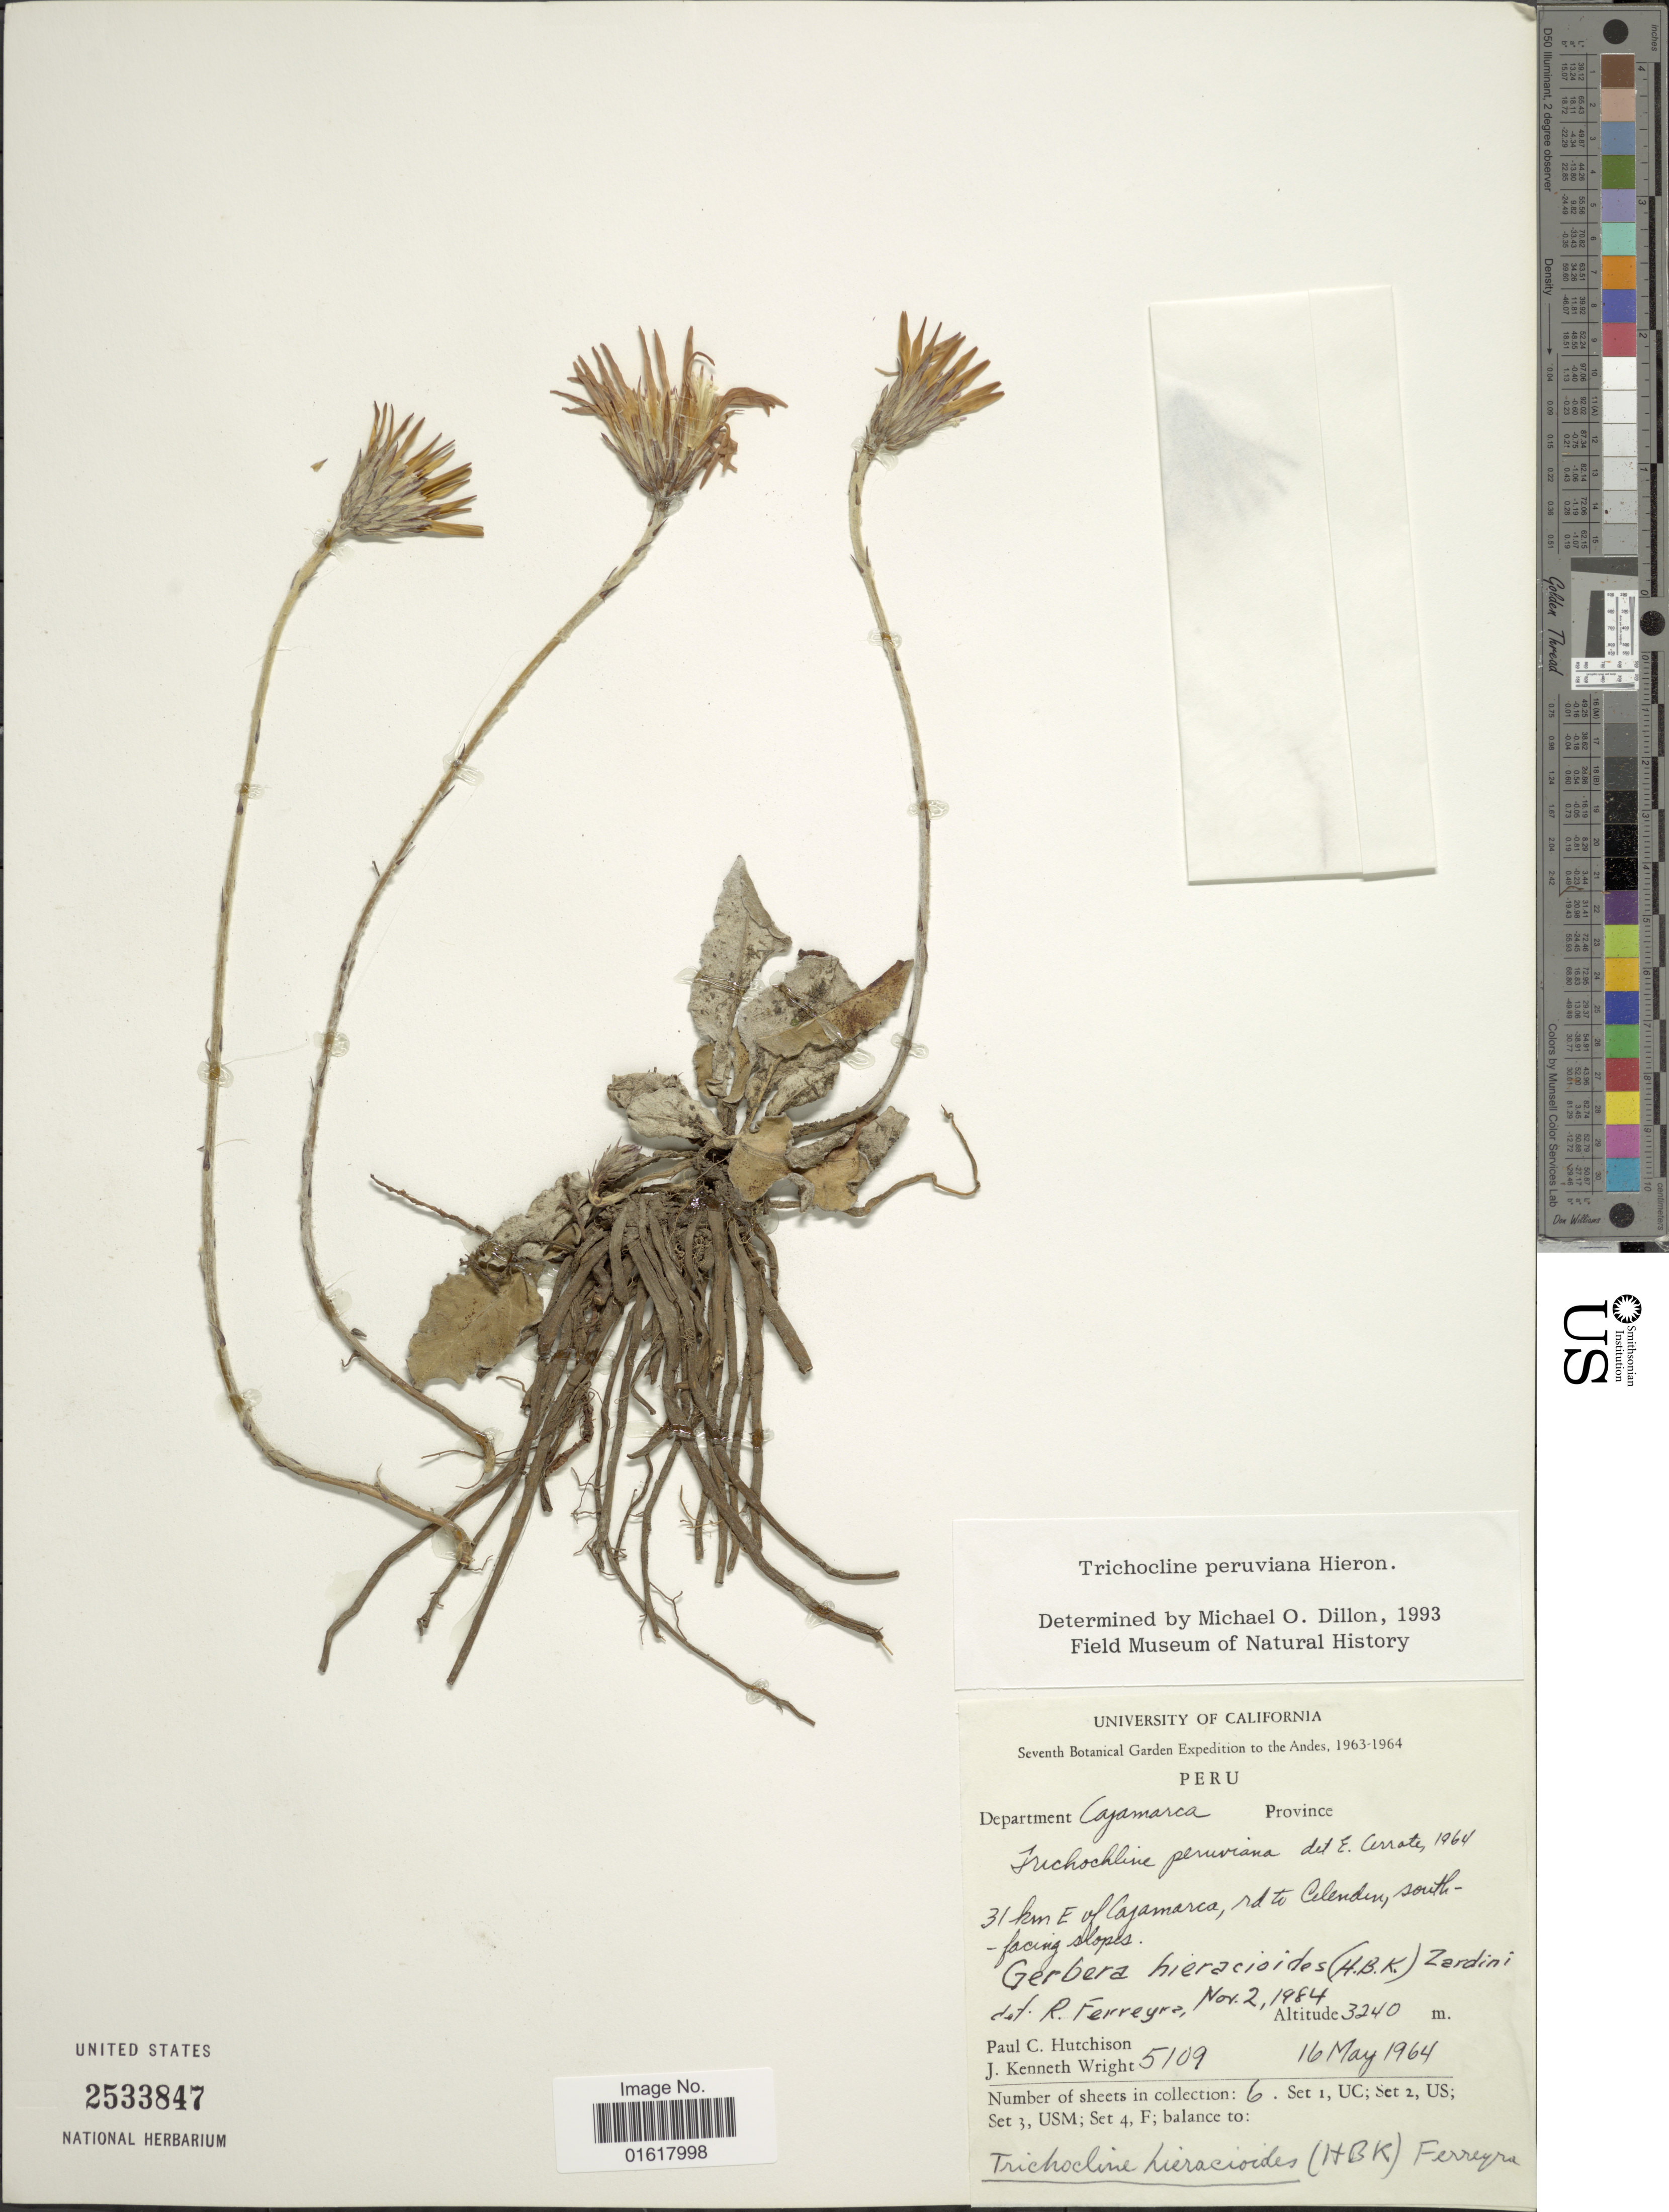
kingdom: Plantae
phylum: Tracheophyta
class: Magnoliopsida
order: Asterales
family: Asteraceae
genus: Trichocline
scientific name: Trichocline peruviana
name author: Hieron.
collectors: P. C. Hutchison & J. K. Wright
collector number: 5109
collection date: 1964-05-16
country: Peru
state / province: Cajamarca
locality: Andes. 31 km E of Cajamarca, rd to Celendin, south-facing slopes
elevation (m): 3240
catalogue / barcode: US 2533847